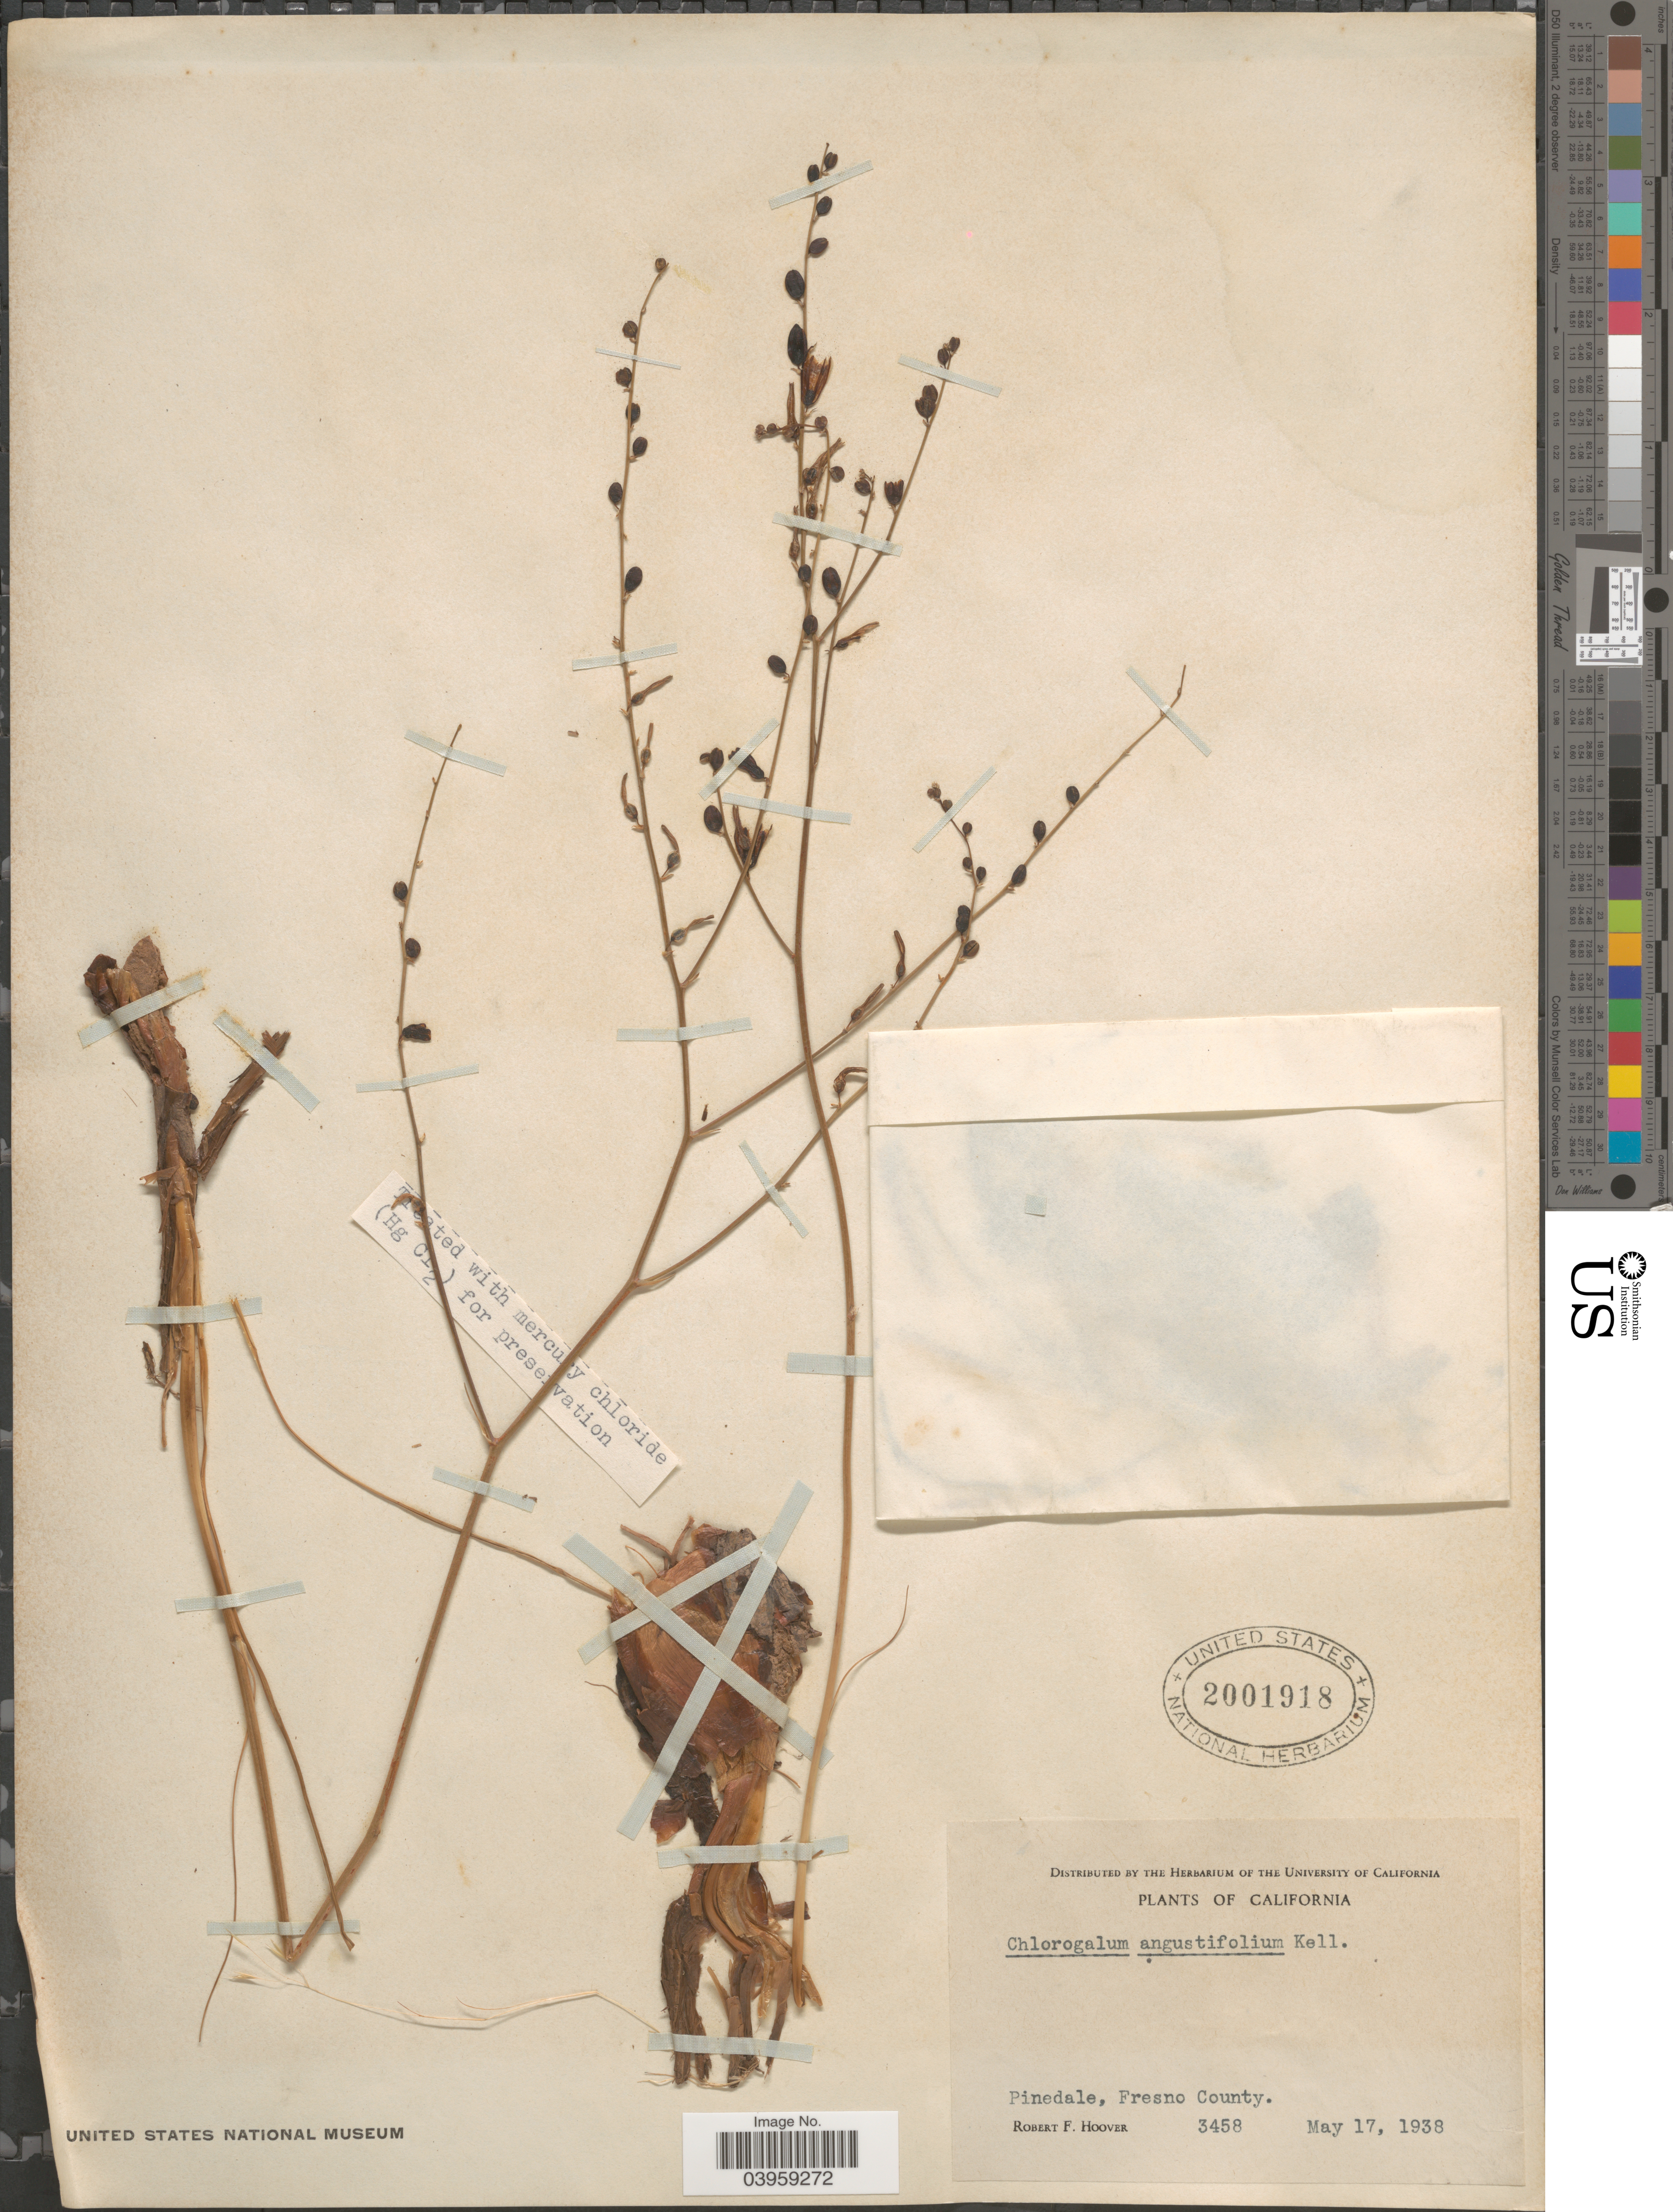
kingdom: Plantae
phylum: Tracheophyta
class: Liliopsida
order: Asparagales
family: Asparagaceae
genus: Chlorogalum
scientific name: Chlorogalum angustifolium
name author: Kellogg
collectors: R. F. Hoover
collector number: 3458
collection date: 1938-05-17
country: United States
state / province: California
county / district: Fresno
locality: Pinedale, Fresno County.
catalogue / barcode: US 2001918